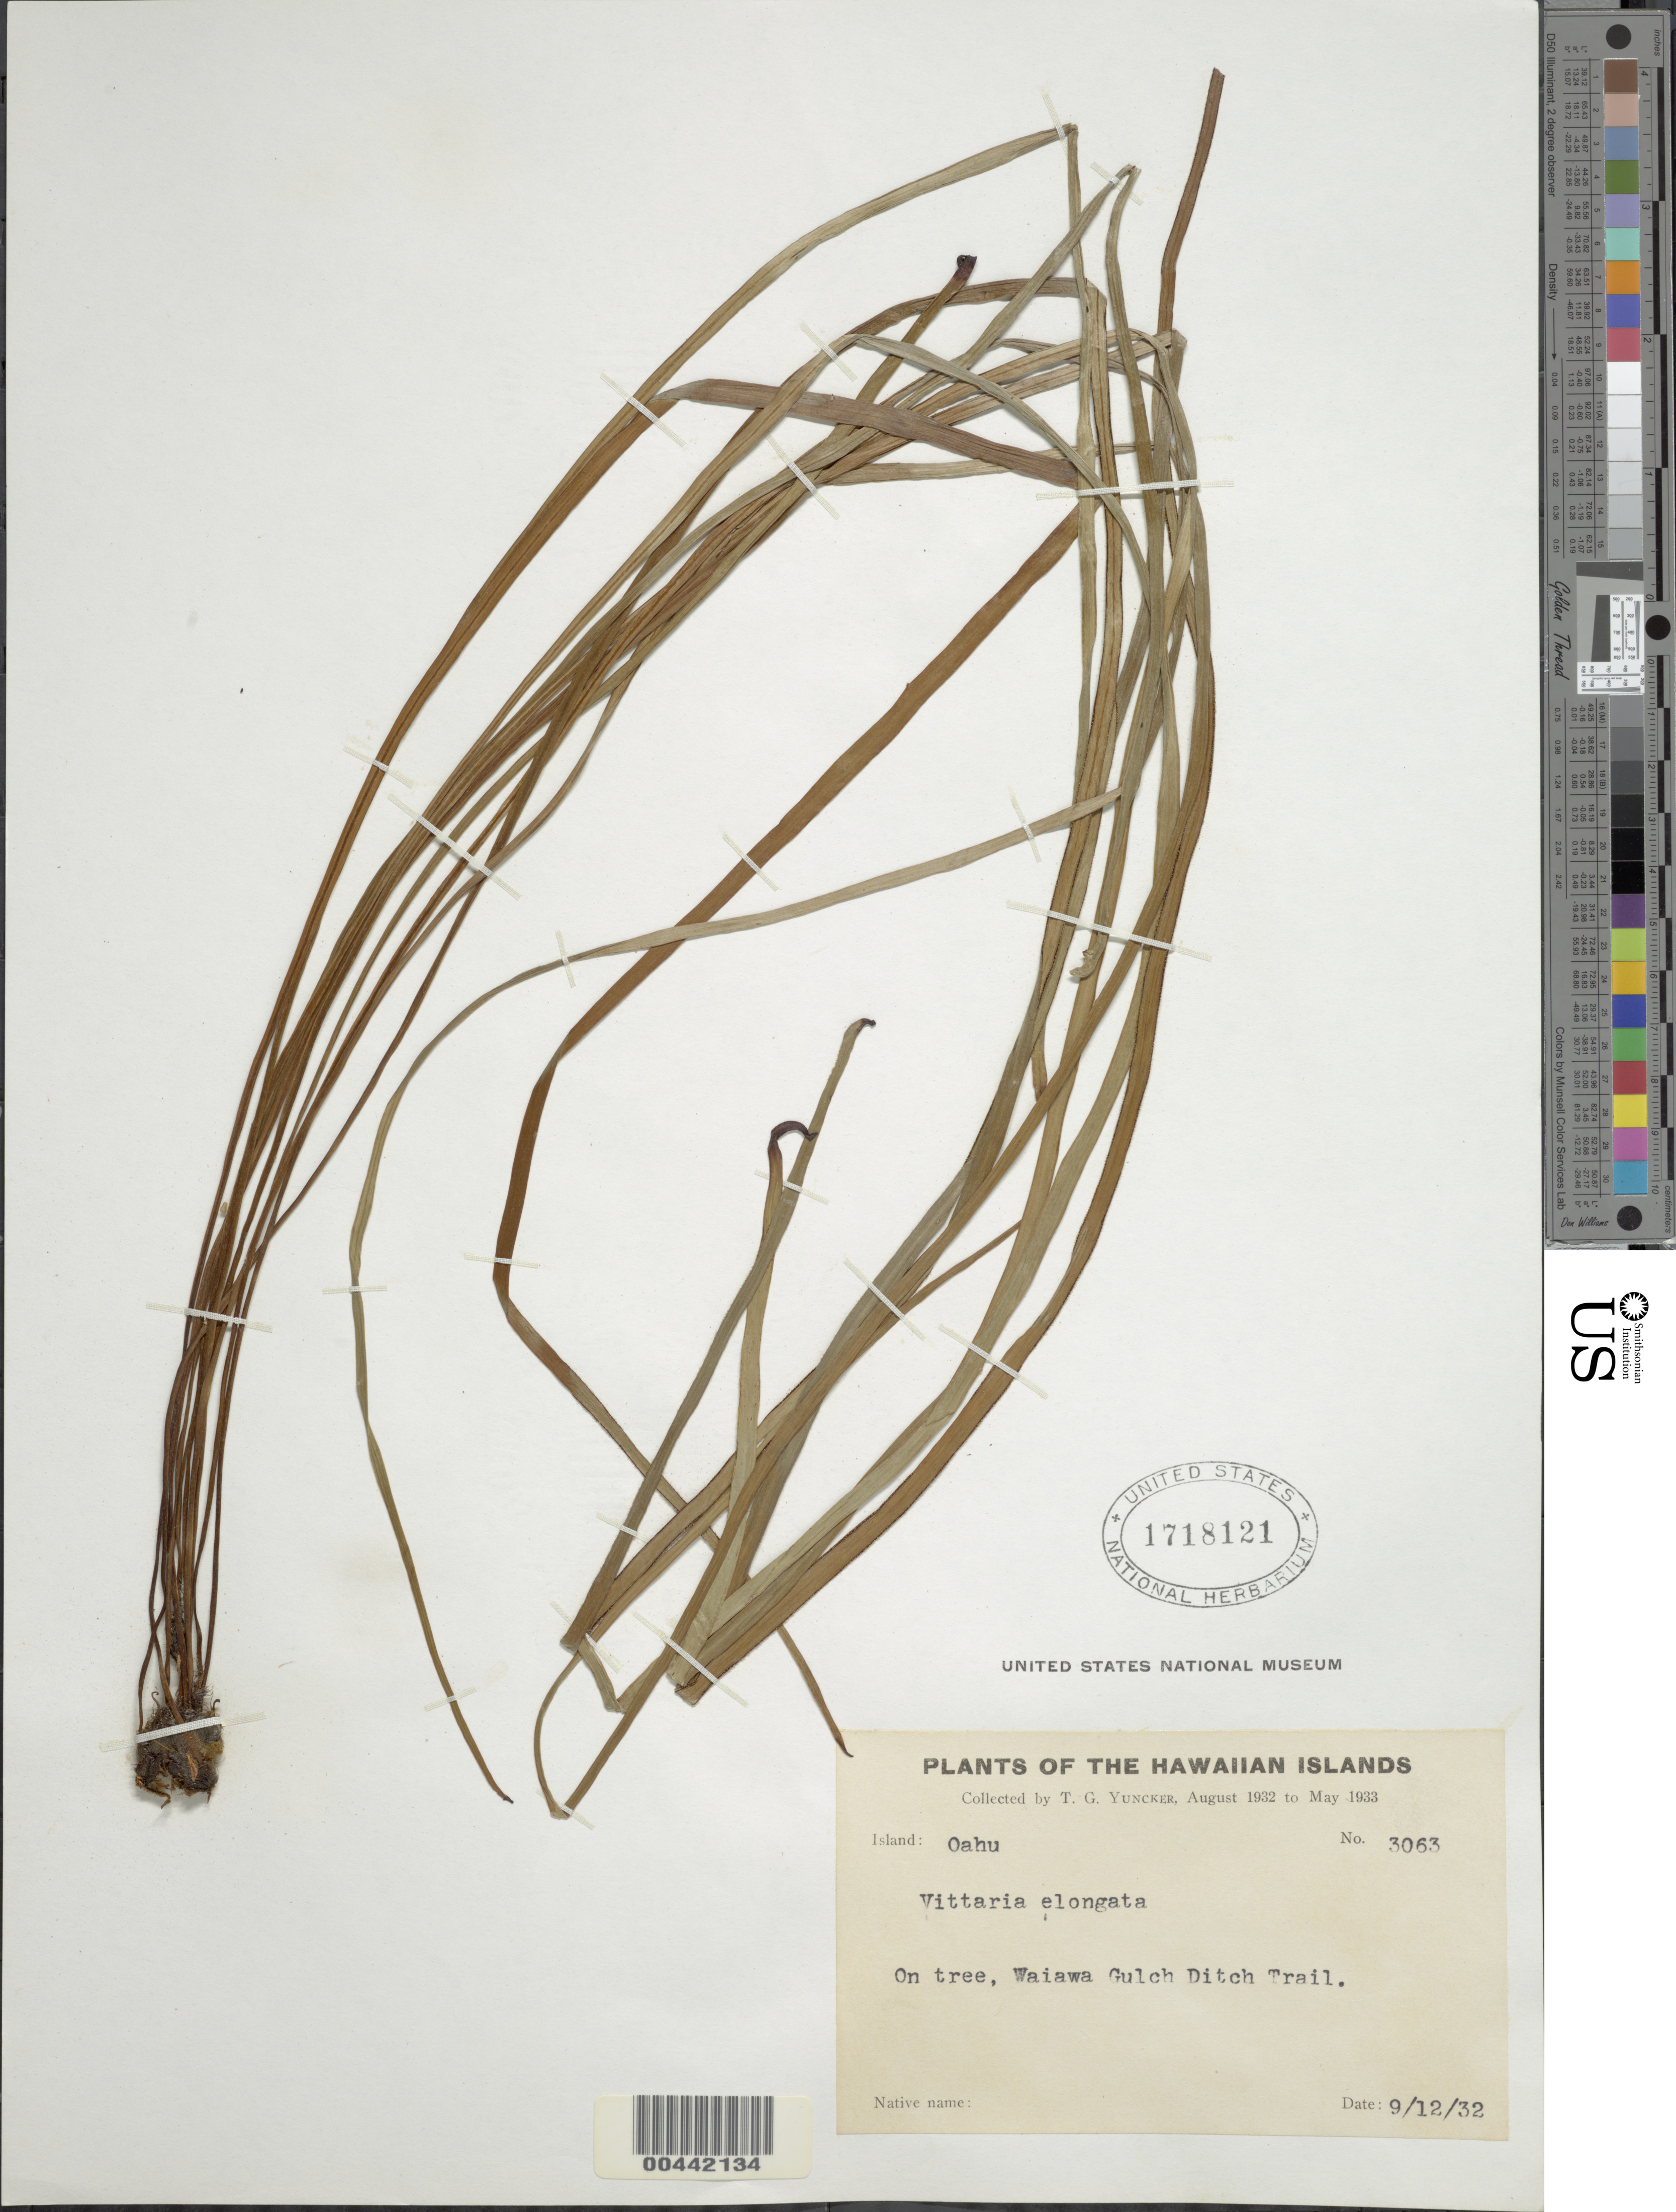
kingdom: Plantae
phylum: Tracheophyta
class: Polypodiopsida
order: Polypodiales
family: Pteridaceae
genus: Haplopteris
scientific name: Haplopteris elongata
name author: (Sw.) Crane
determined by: Wagner, W. L., (BOT), Smithsonian Institution - National Museum of Natural History (UNITED STATES)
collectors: T. G. Yuncker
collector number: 3063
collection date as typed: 12 Sep 1932 or 9 Dec 1932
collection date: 1932-09-12 or 1932-12-09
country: United States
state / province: Hawaii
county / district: Honolulu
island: Oahu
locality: On tree, Waiawa Gulch Ditch Trail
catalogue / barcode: US 1718121